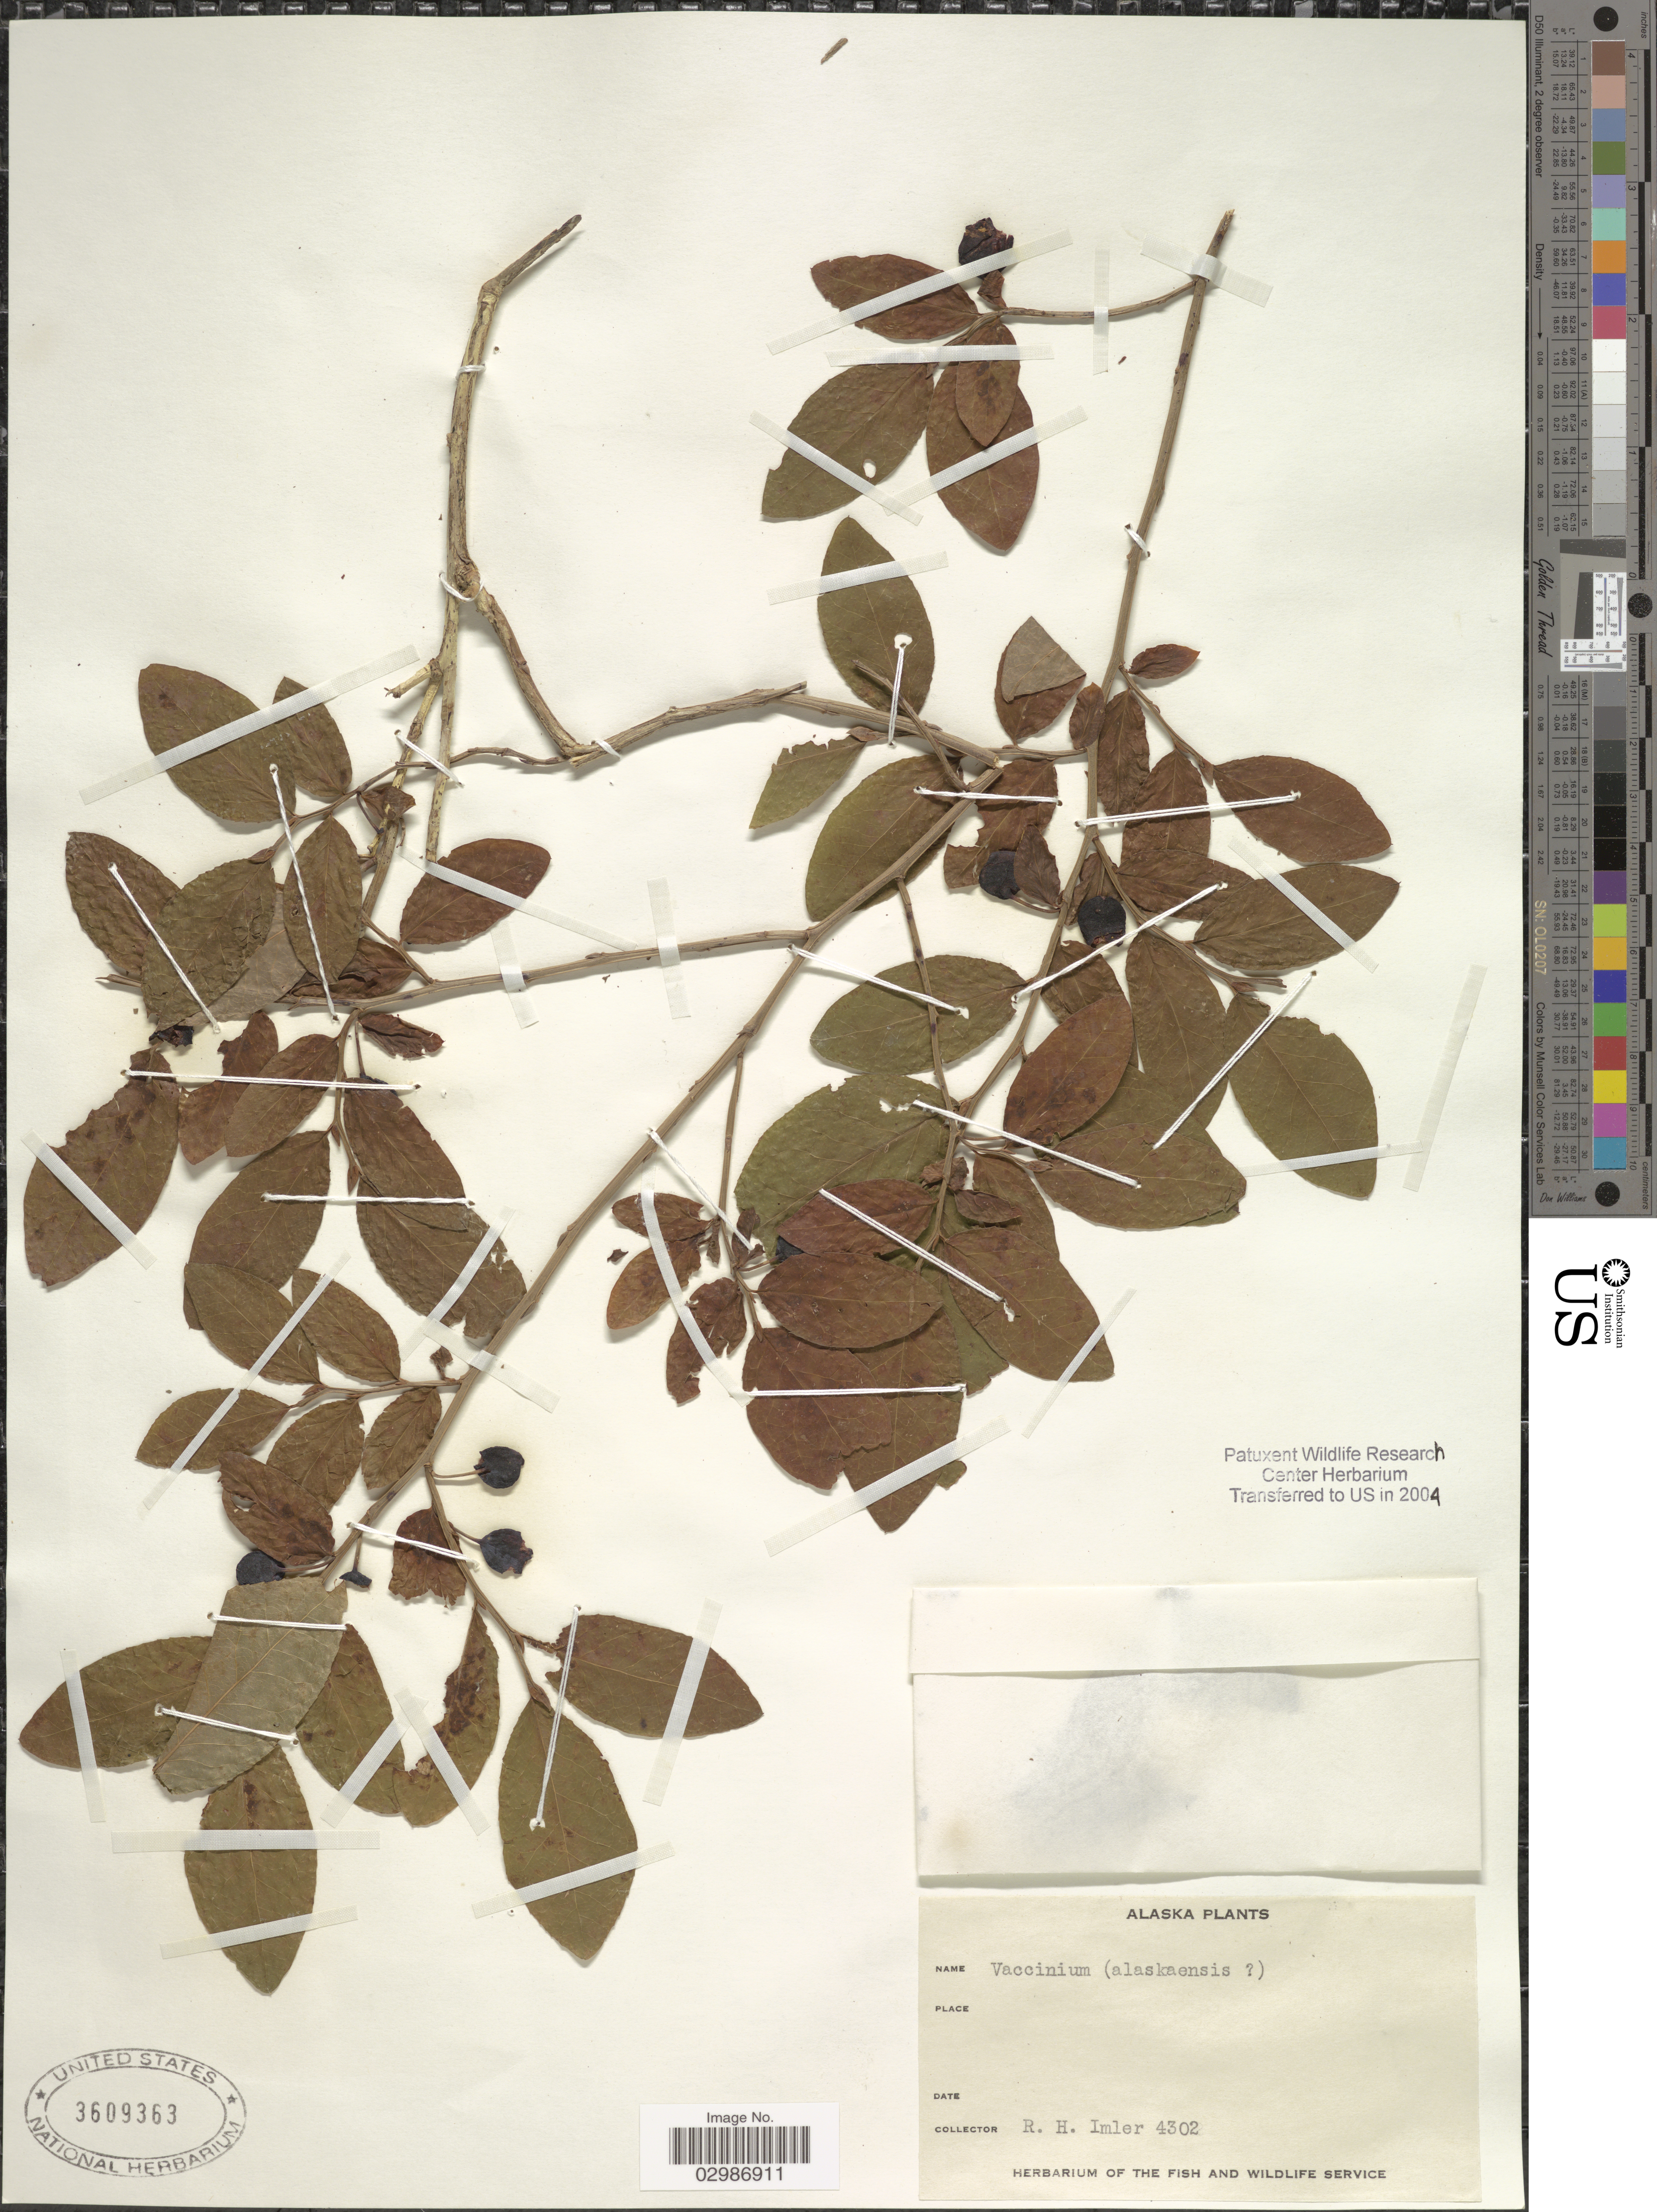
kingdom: Plantae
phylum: Tracheophyta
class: Magnoliopsida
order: Ericales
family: Ericaceae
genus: Vaccinium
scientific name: Vaccinium alaskaense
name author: Howell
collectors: R. Imler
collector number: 4302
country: United States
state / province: Alaska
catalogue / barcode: US 3609363